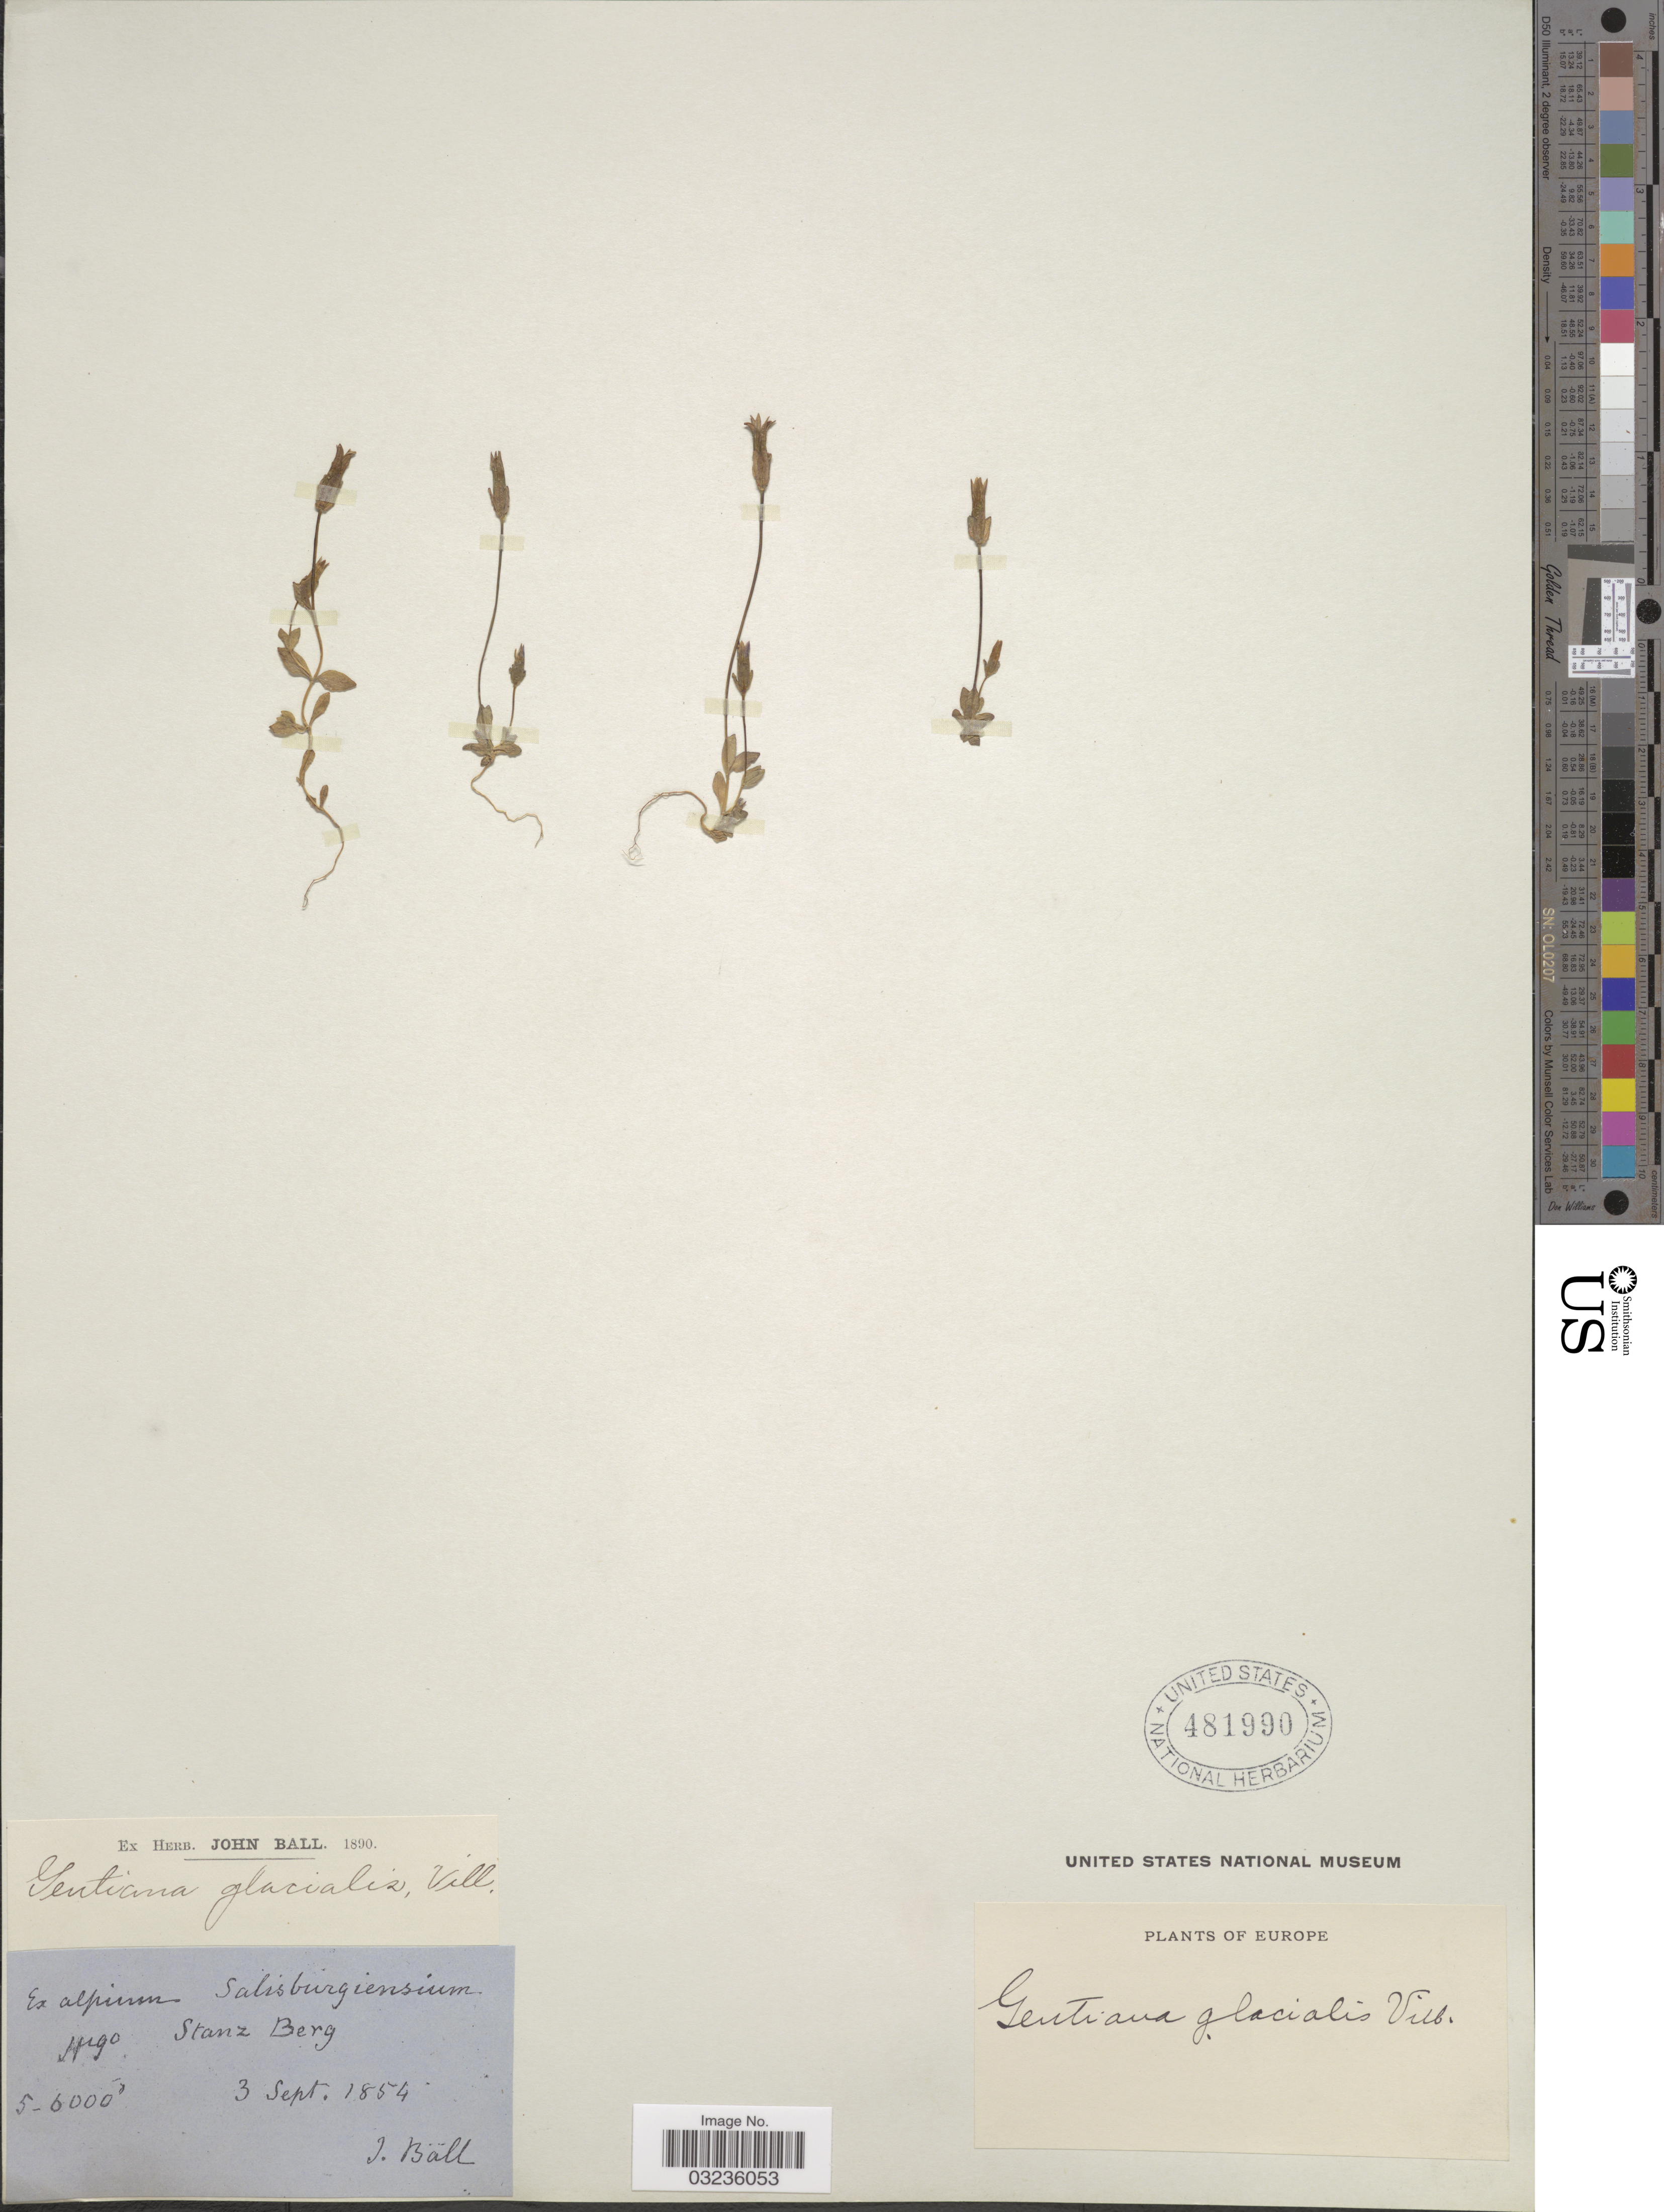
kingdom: Plantae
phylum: Tracheophyta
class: Magnoliopsida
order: Gentianales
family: Gentianaceae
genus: Gentiana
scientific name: Gentiana gracilis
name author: (Kunth) Fabris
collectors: J. Ball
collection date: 1854-09-03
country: Austria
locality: Ex alpium Salisburgiensium, Stanz Berg.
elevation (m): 1524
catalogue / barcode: US 481990